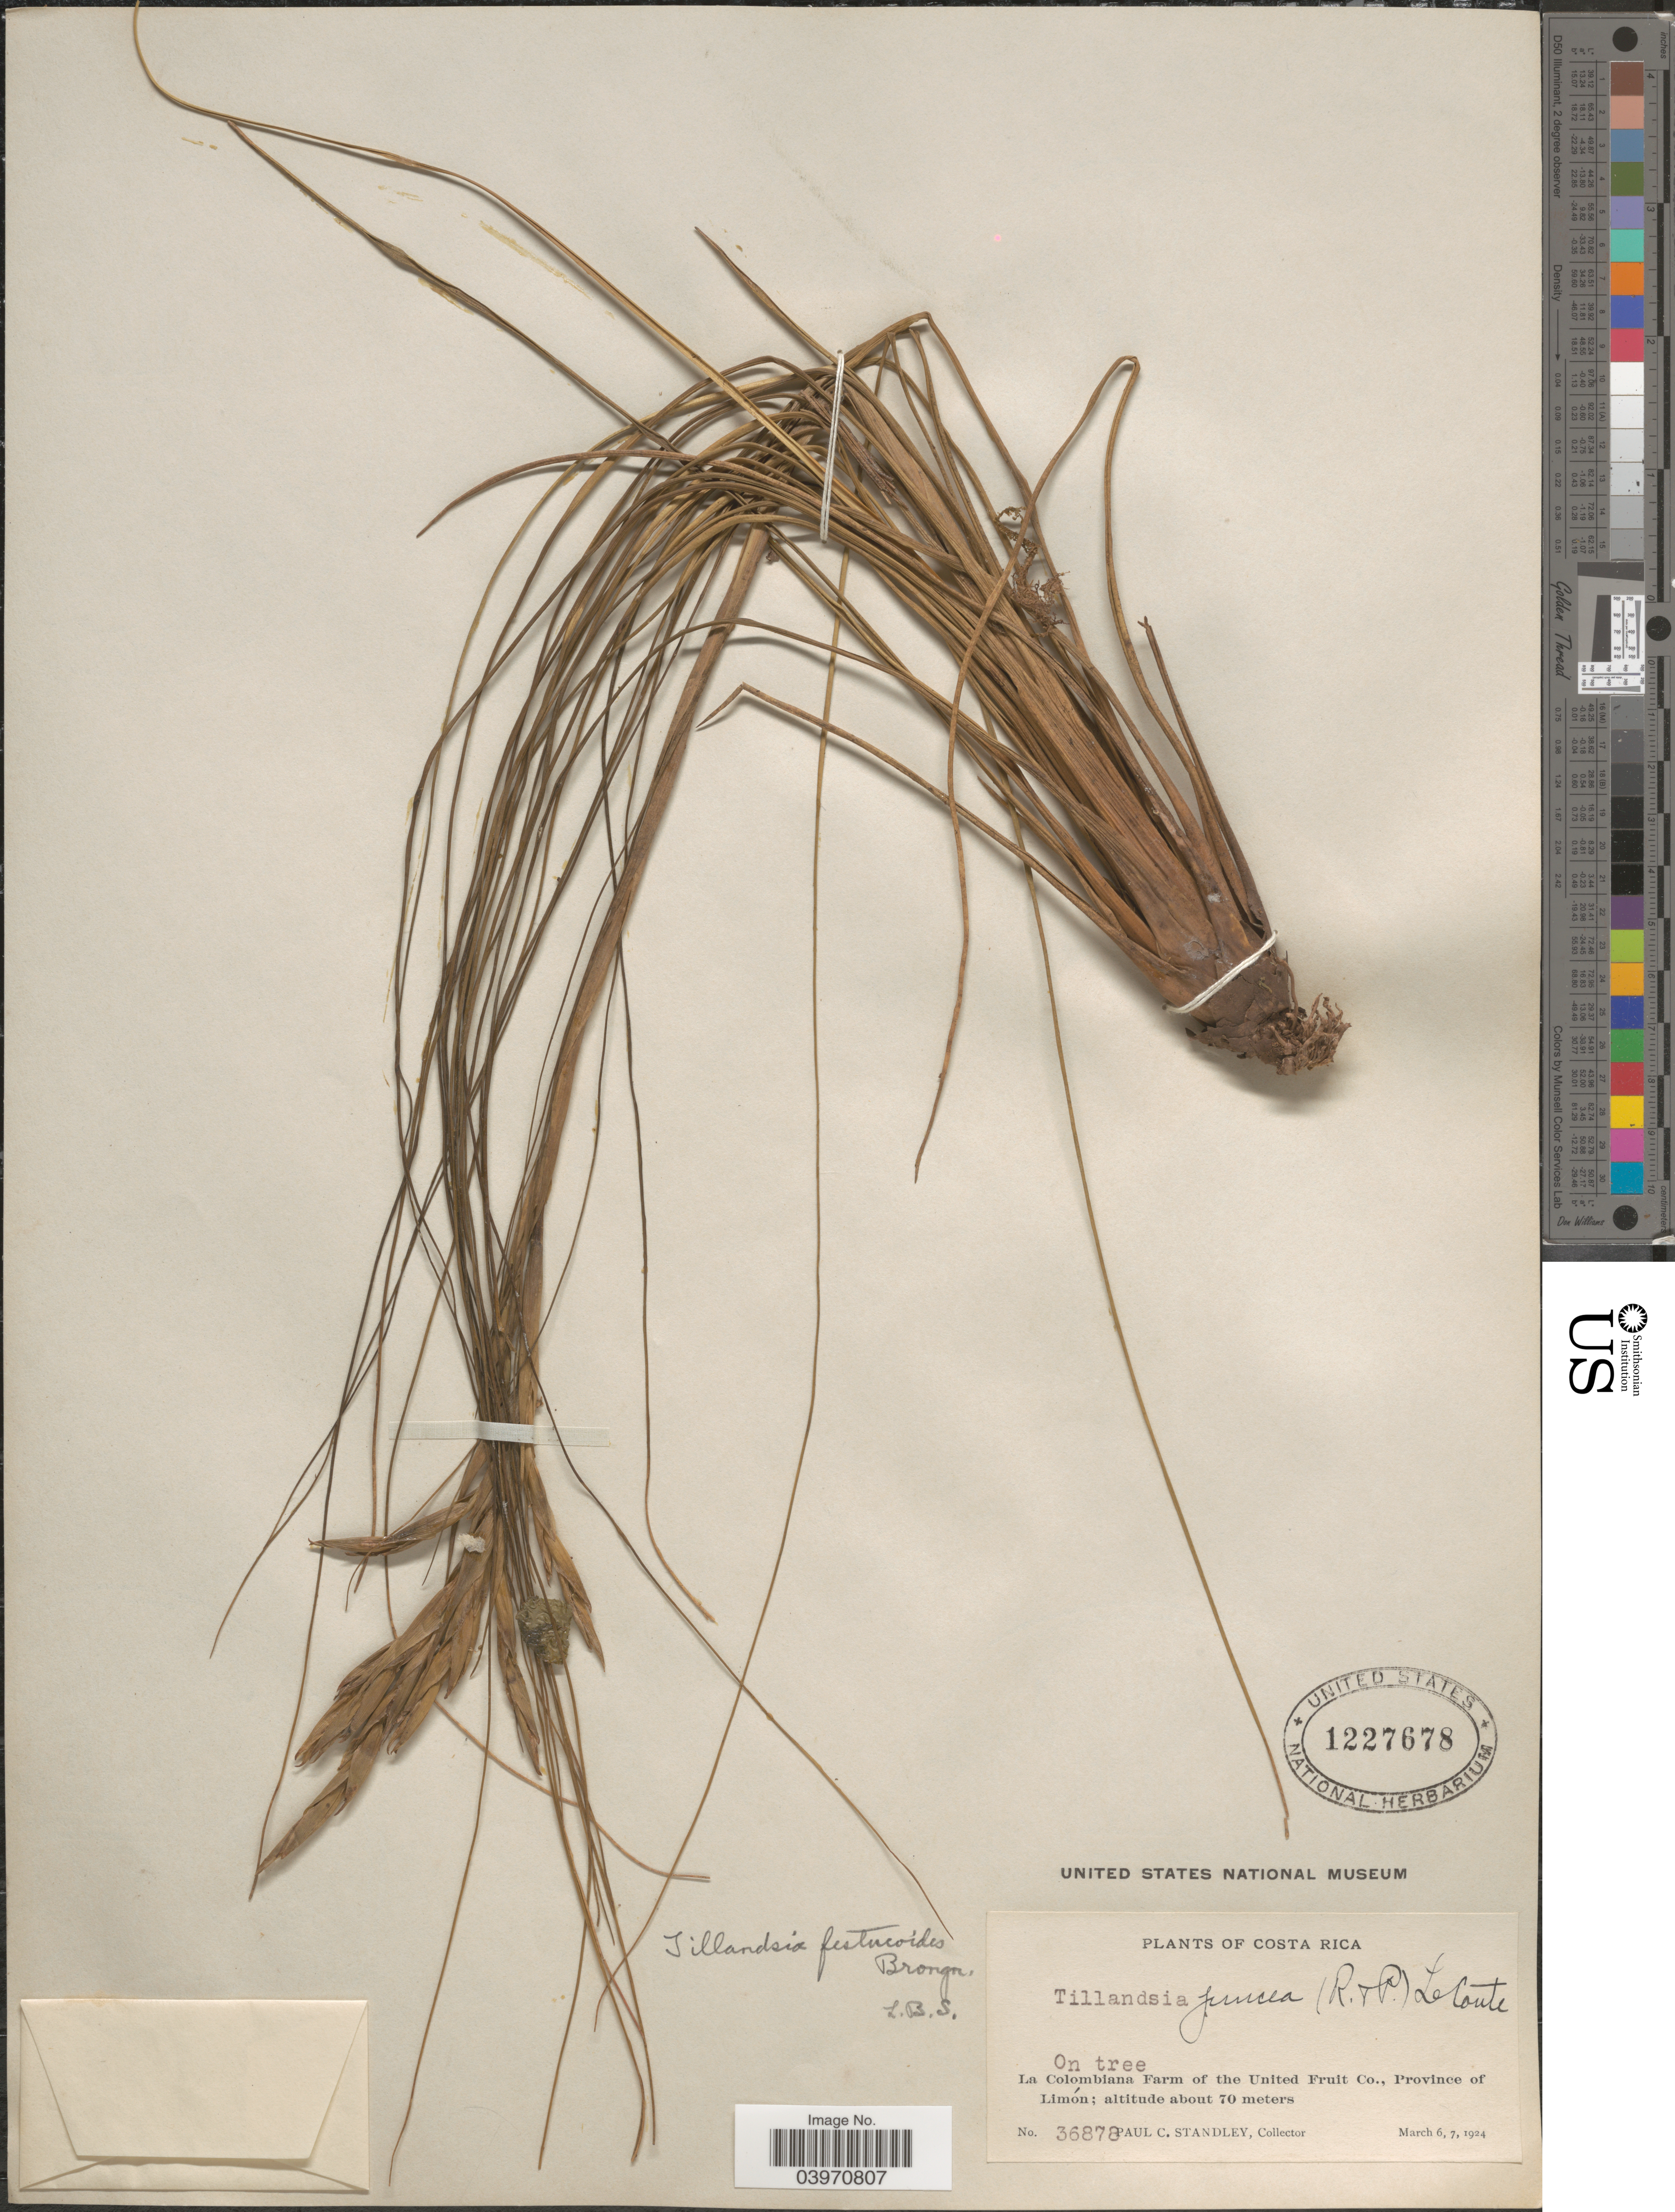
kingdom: Plantae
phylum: Tracheophyta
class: Liliopsida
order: Poales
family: Bromeliaceae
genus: Tillandsia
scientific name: Tillandsia festucoides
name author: Brongn. ex Mez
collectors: P. C. Standley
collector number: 36878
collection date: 1924-03-06/1924-03-07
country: Costa Rica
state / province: Limón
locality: La Colombiana Farm of the United Fruit Co.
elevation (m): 70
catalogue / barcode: US 1227678